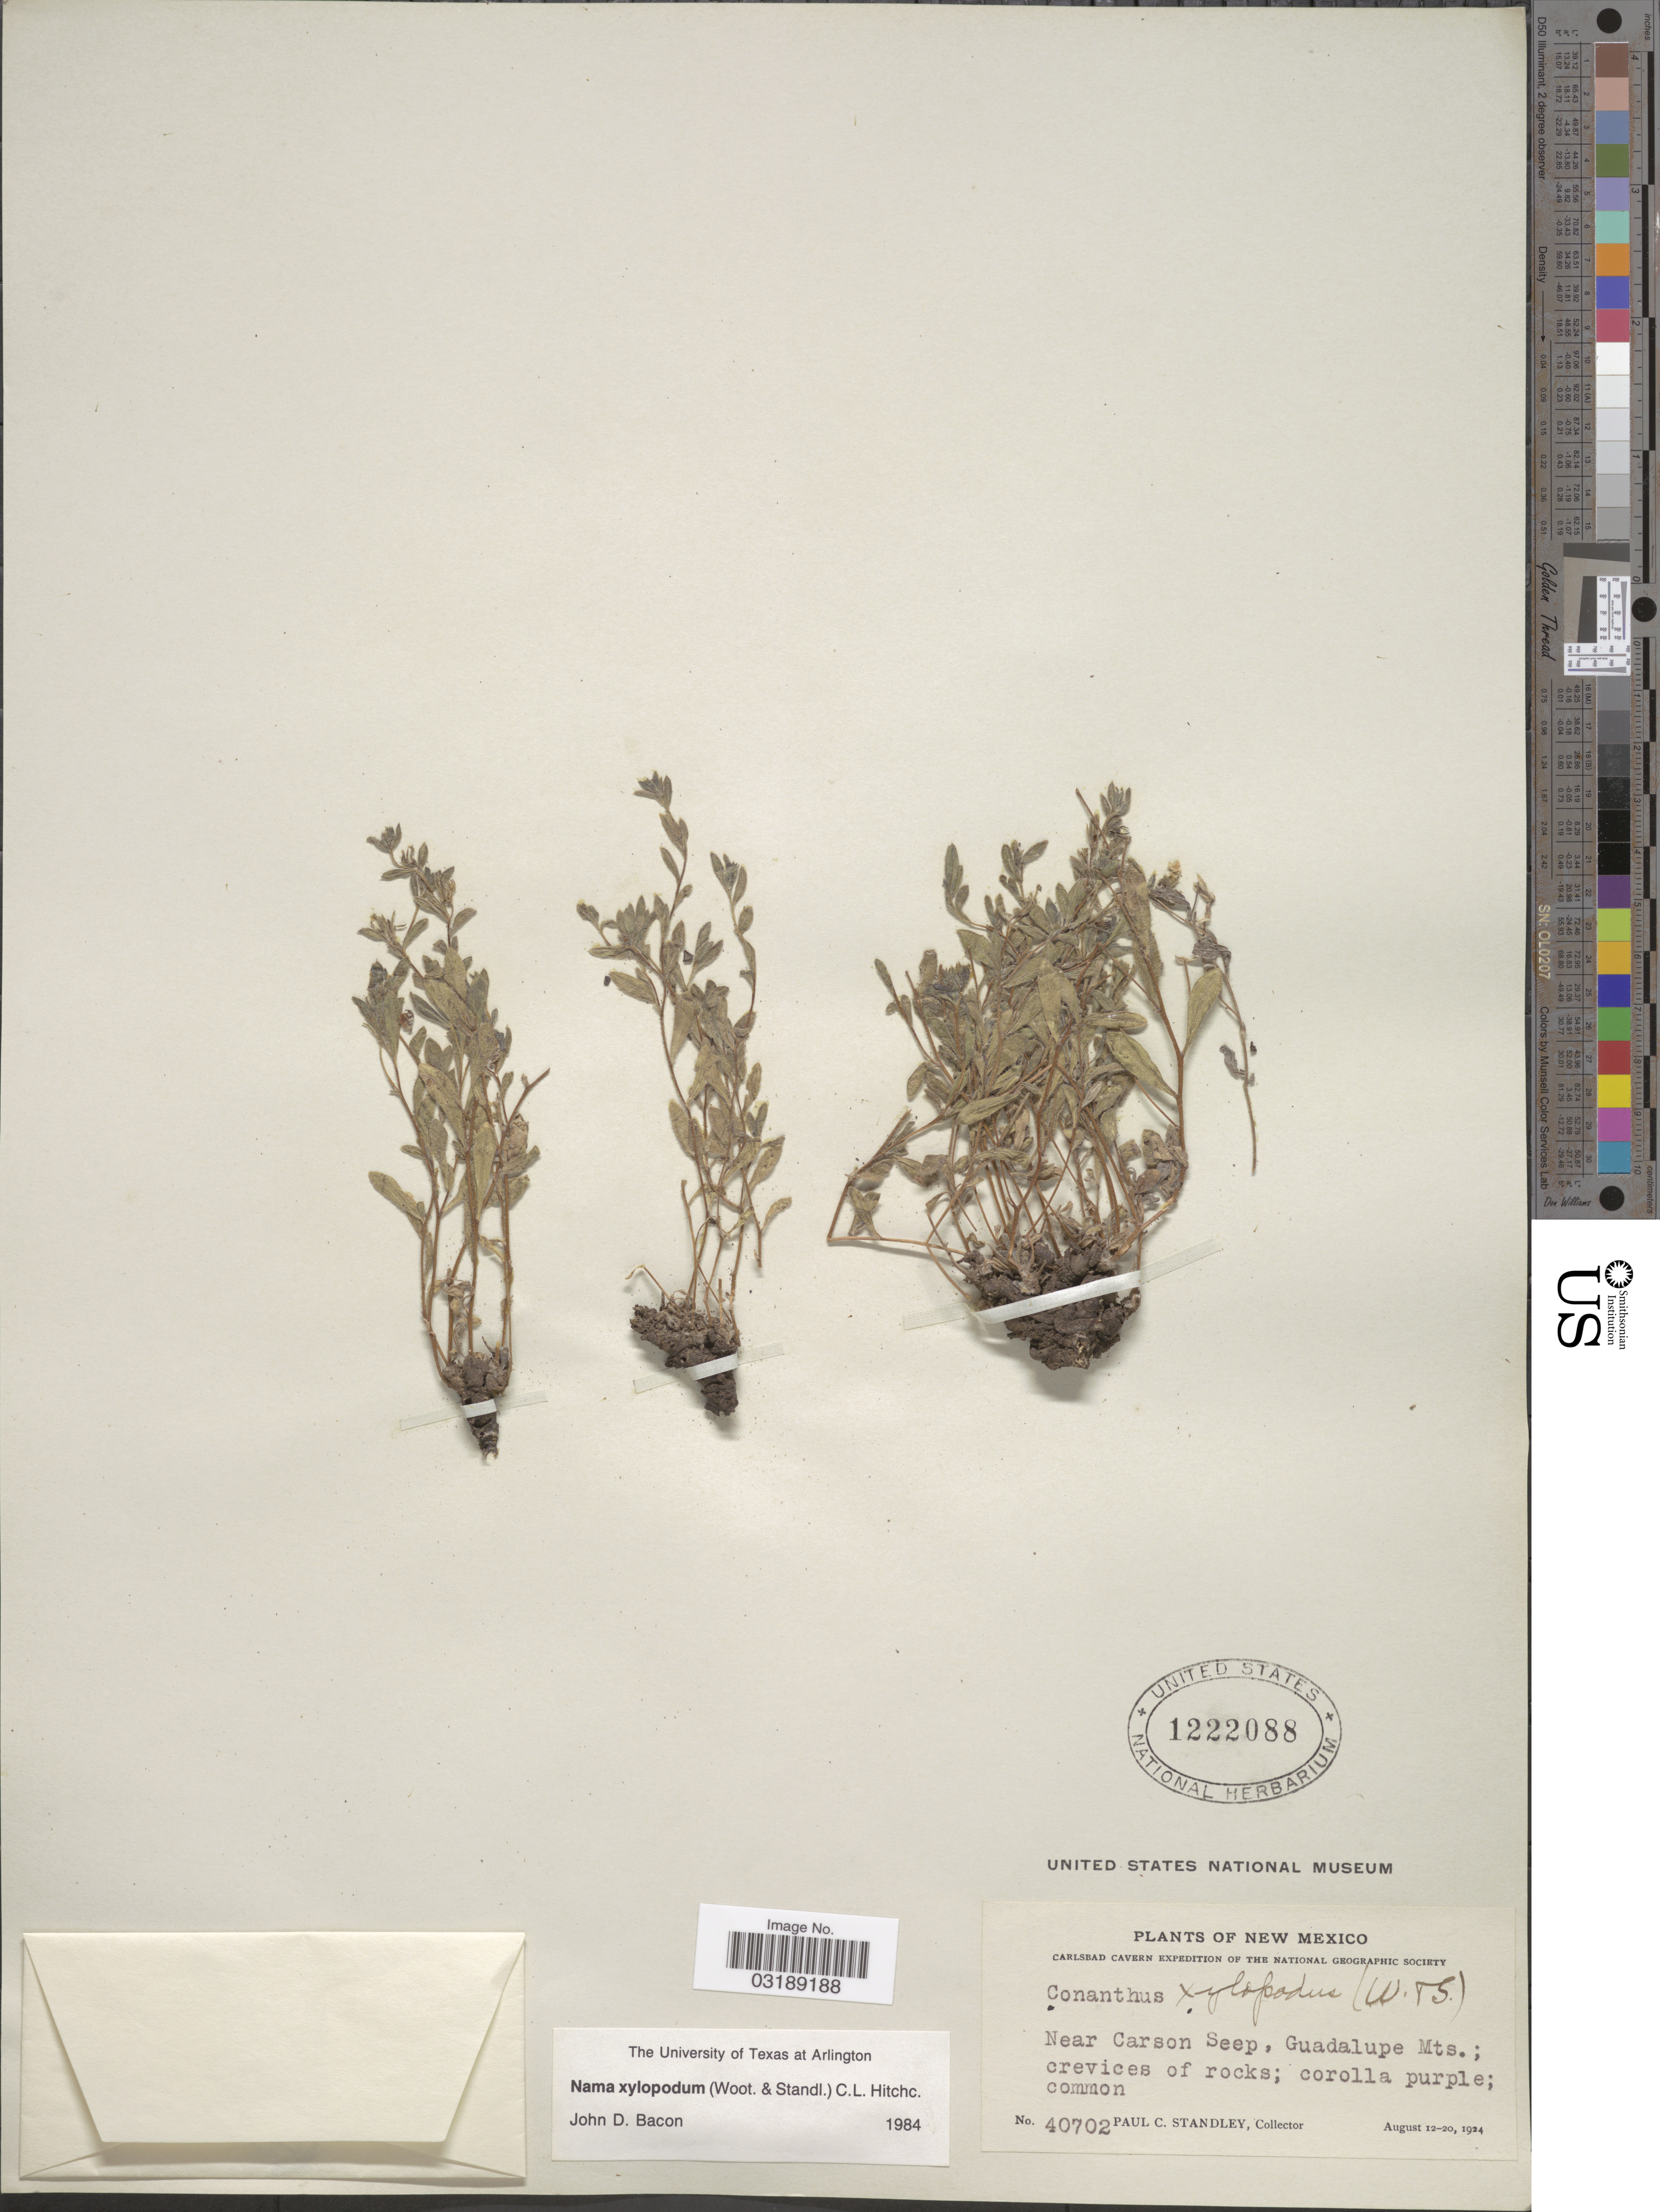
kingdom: Plantae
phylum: Tracheophyta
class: Magnoliopsida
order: Boraginales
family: Namaceae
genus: Nama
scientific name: Nama xylopoda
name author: (Wooton & Standl.) C.L. Hitchc.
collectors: P. C. Standley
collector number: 40702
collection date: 1924-08-12/1924-08-20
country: United States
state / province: New Mexico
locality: Near Carson Seep, Guadalupe Mts.; crevices of rocks.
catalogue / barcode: US 1222088